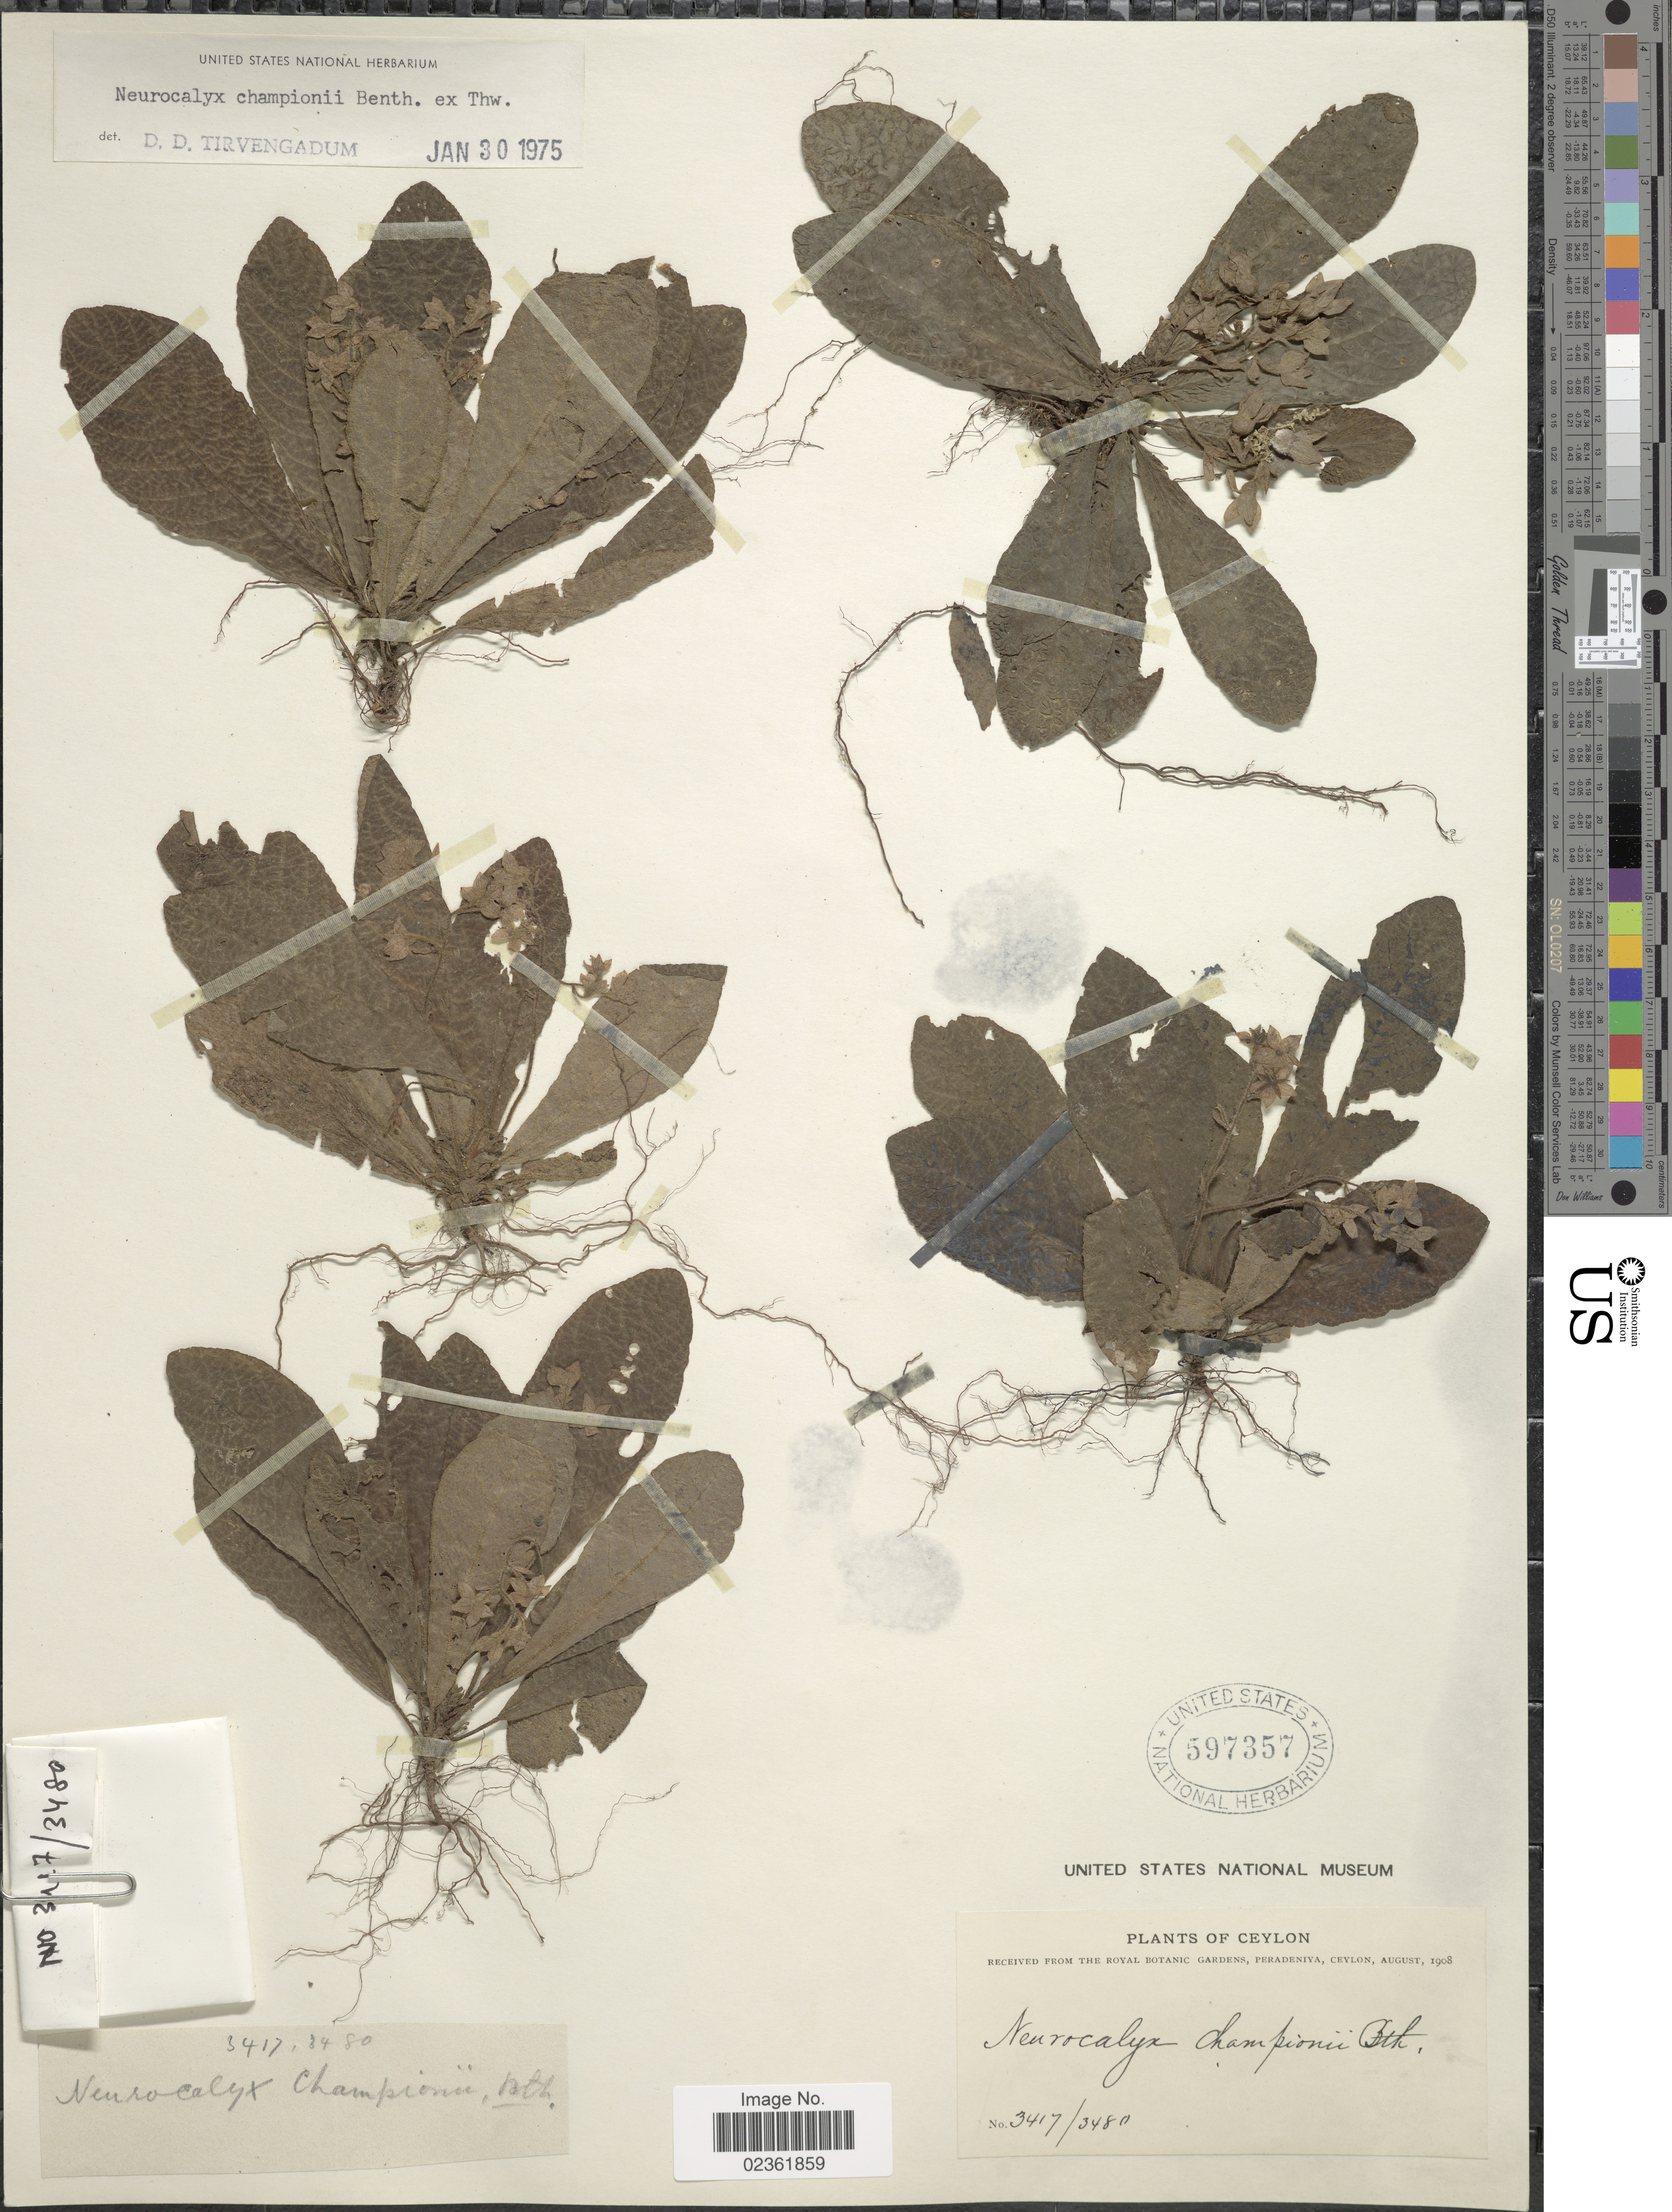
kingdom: Plantae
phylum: Tracheophyta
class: Magnoliopsida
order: Gentianales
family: Rubiaceae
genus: Neurocalyx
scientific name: Neurocalyx championii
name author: Benth. ex Thwaites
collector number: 3417/3480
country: Sri Lanka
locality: Ceylon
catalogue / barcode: US 597357